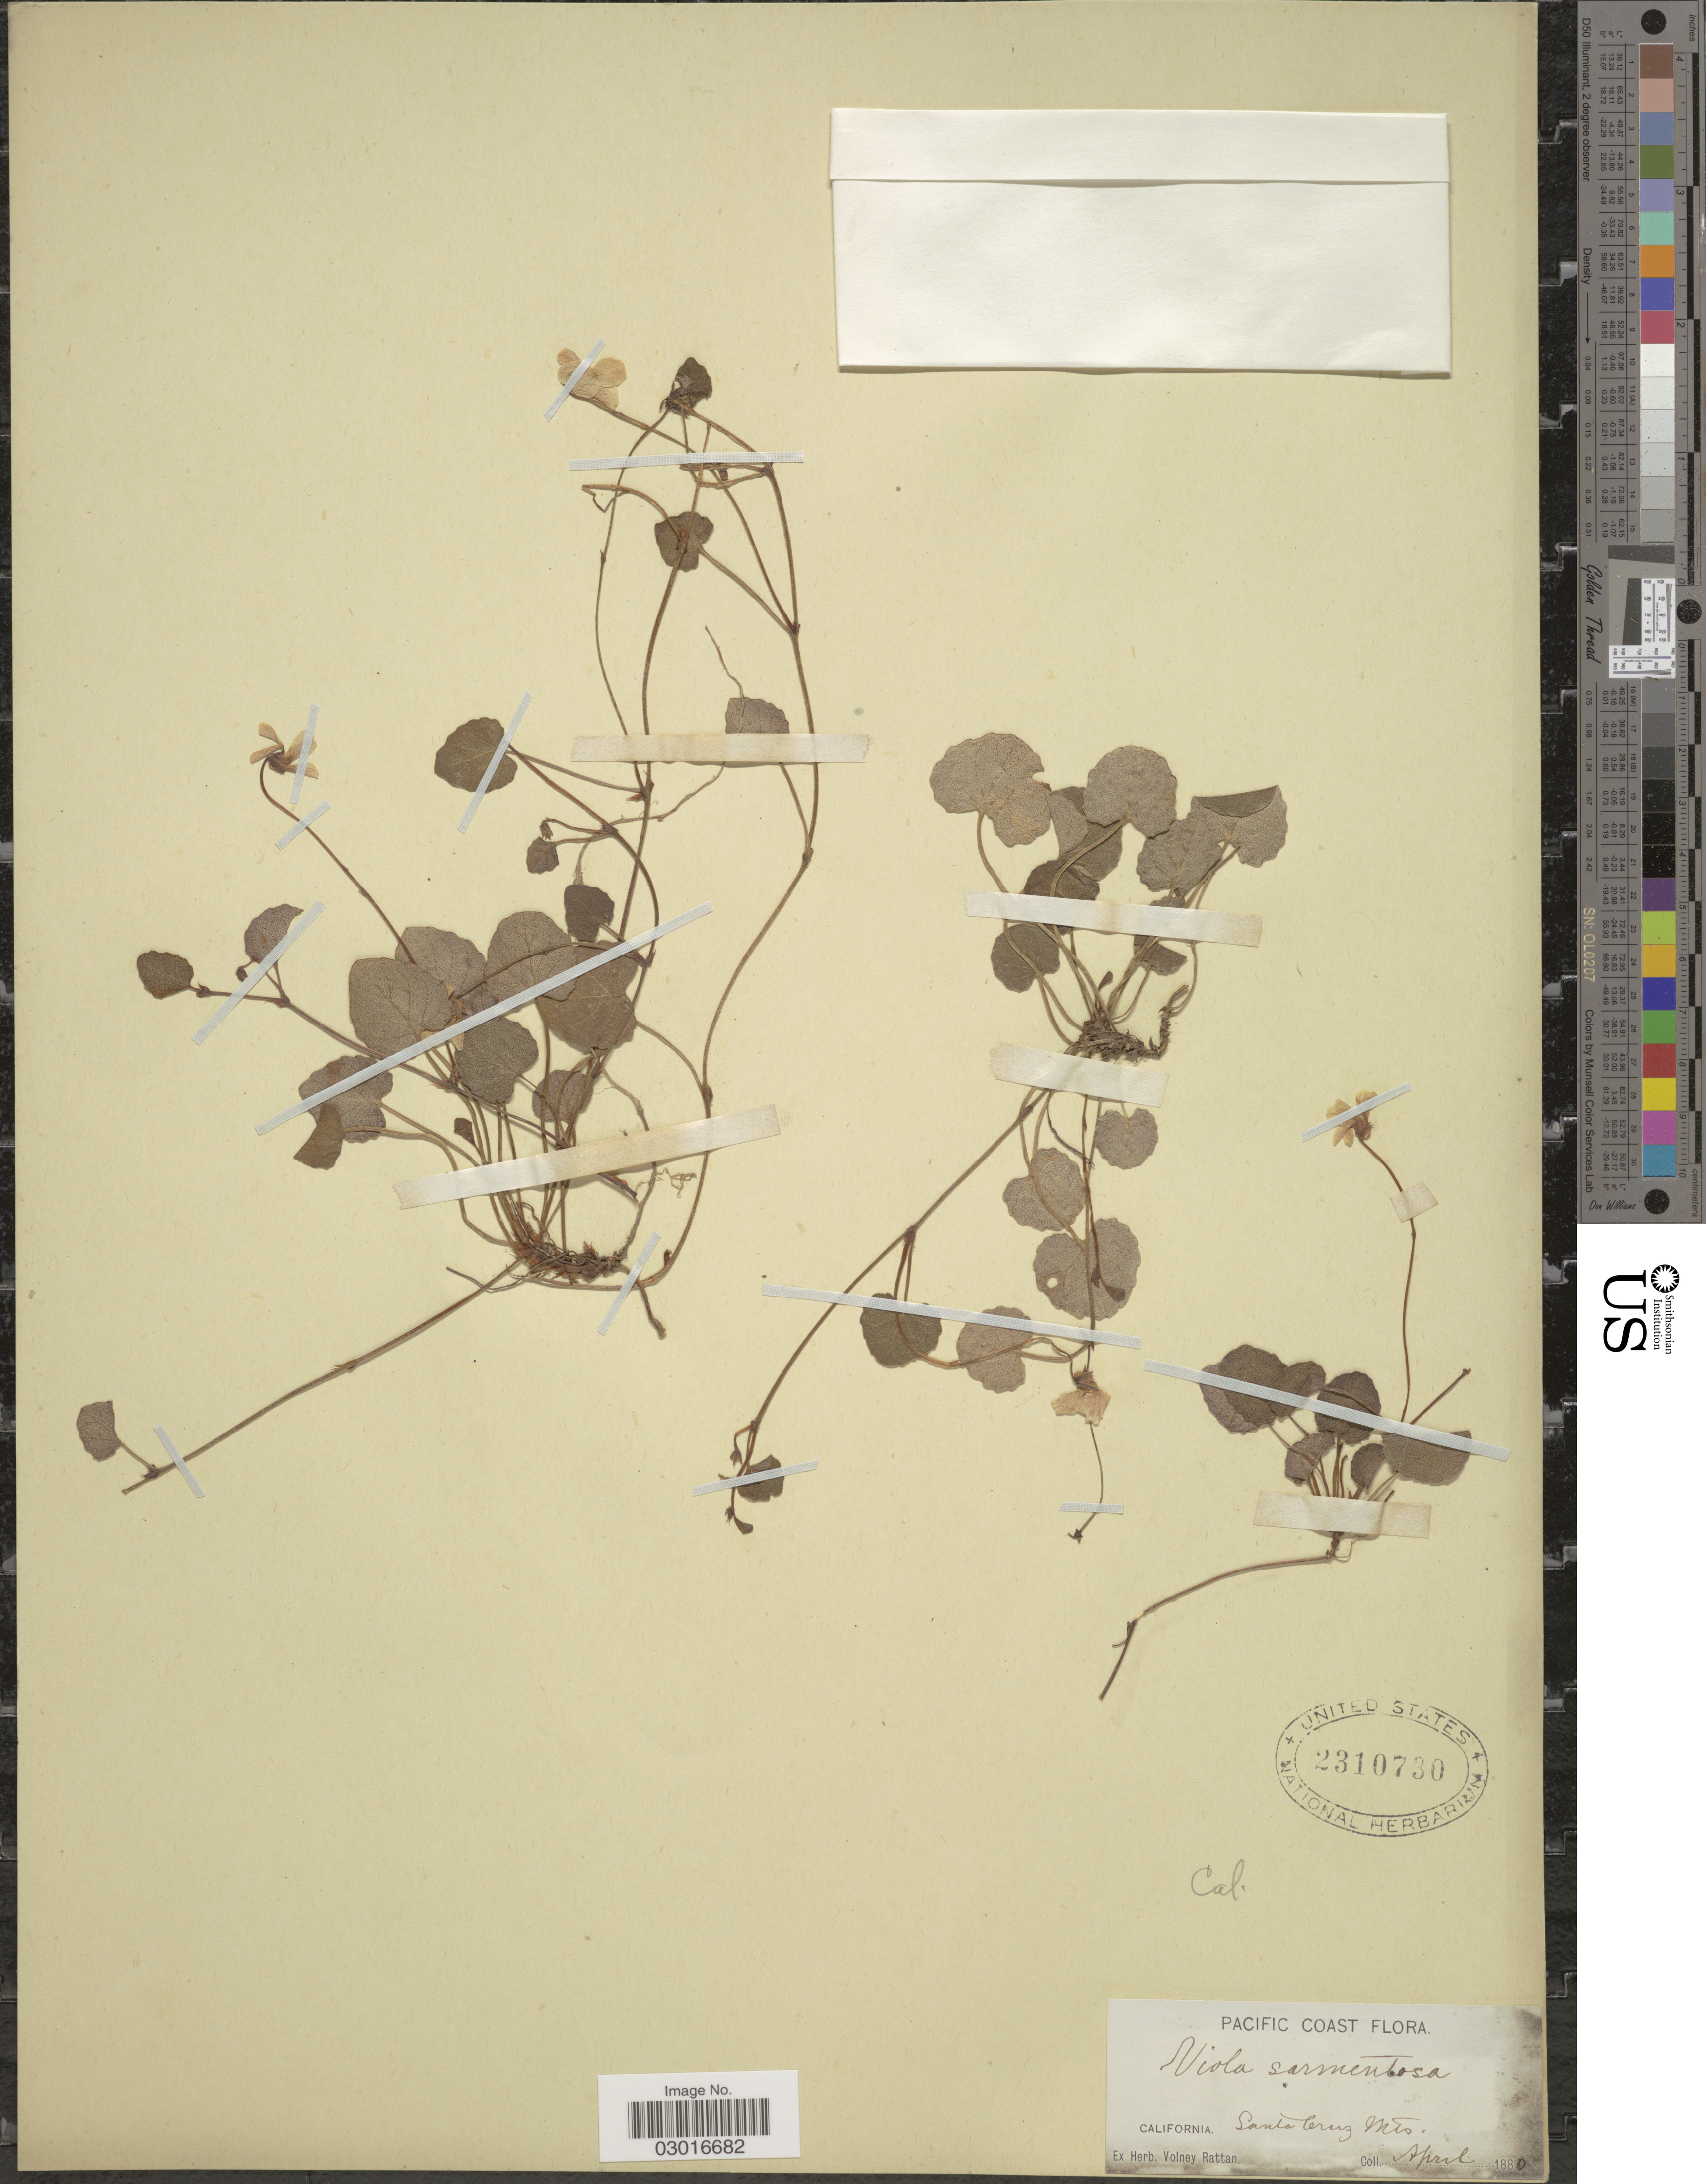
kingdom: Plantae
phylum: Tracheophyta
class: Magnoliopsida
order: Malpighiales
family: Violaceae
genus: Viola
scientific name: Viola sempervirens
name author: Greene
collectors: Ex herb. Volney Rattan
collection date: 1880-04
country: United States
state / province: California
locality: Pacific Coast. Santa Cruz Mts.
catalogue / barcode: US 2310730